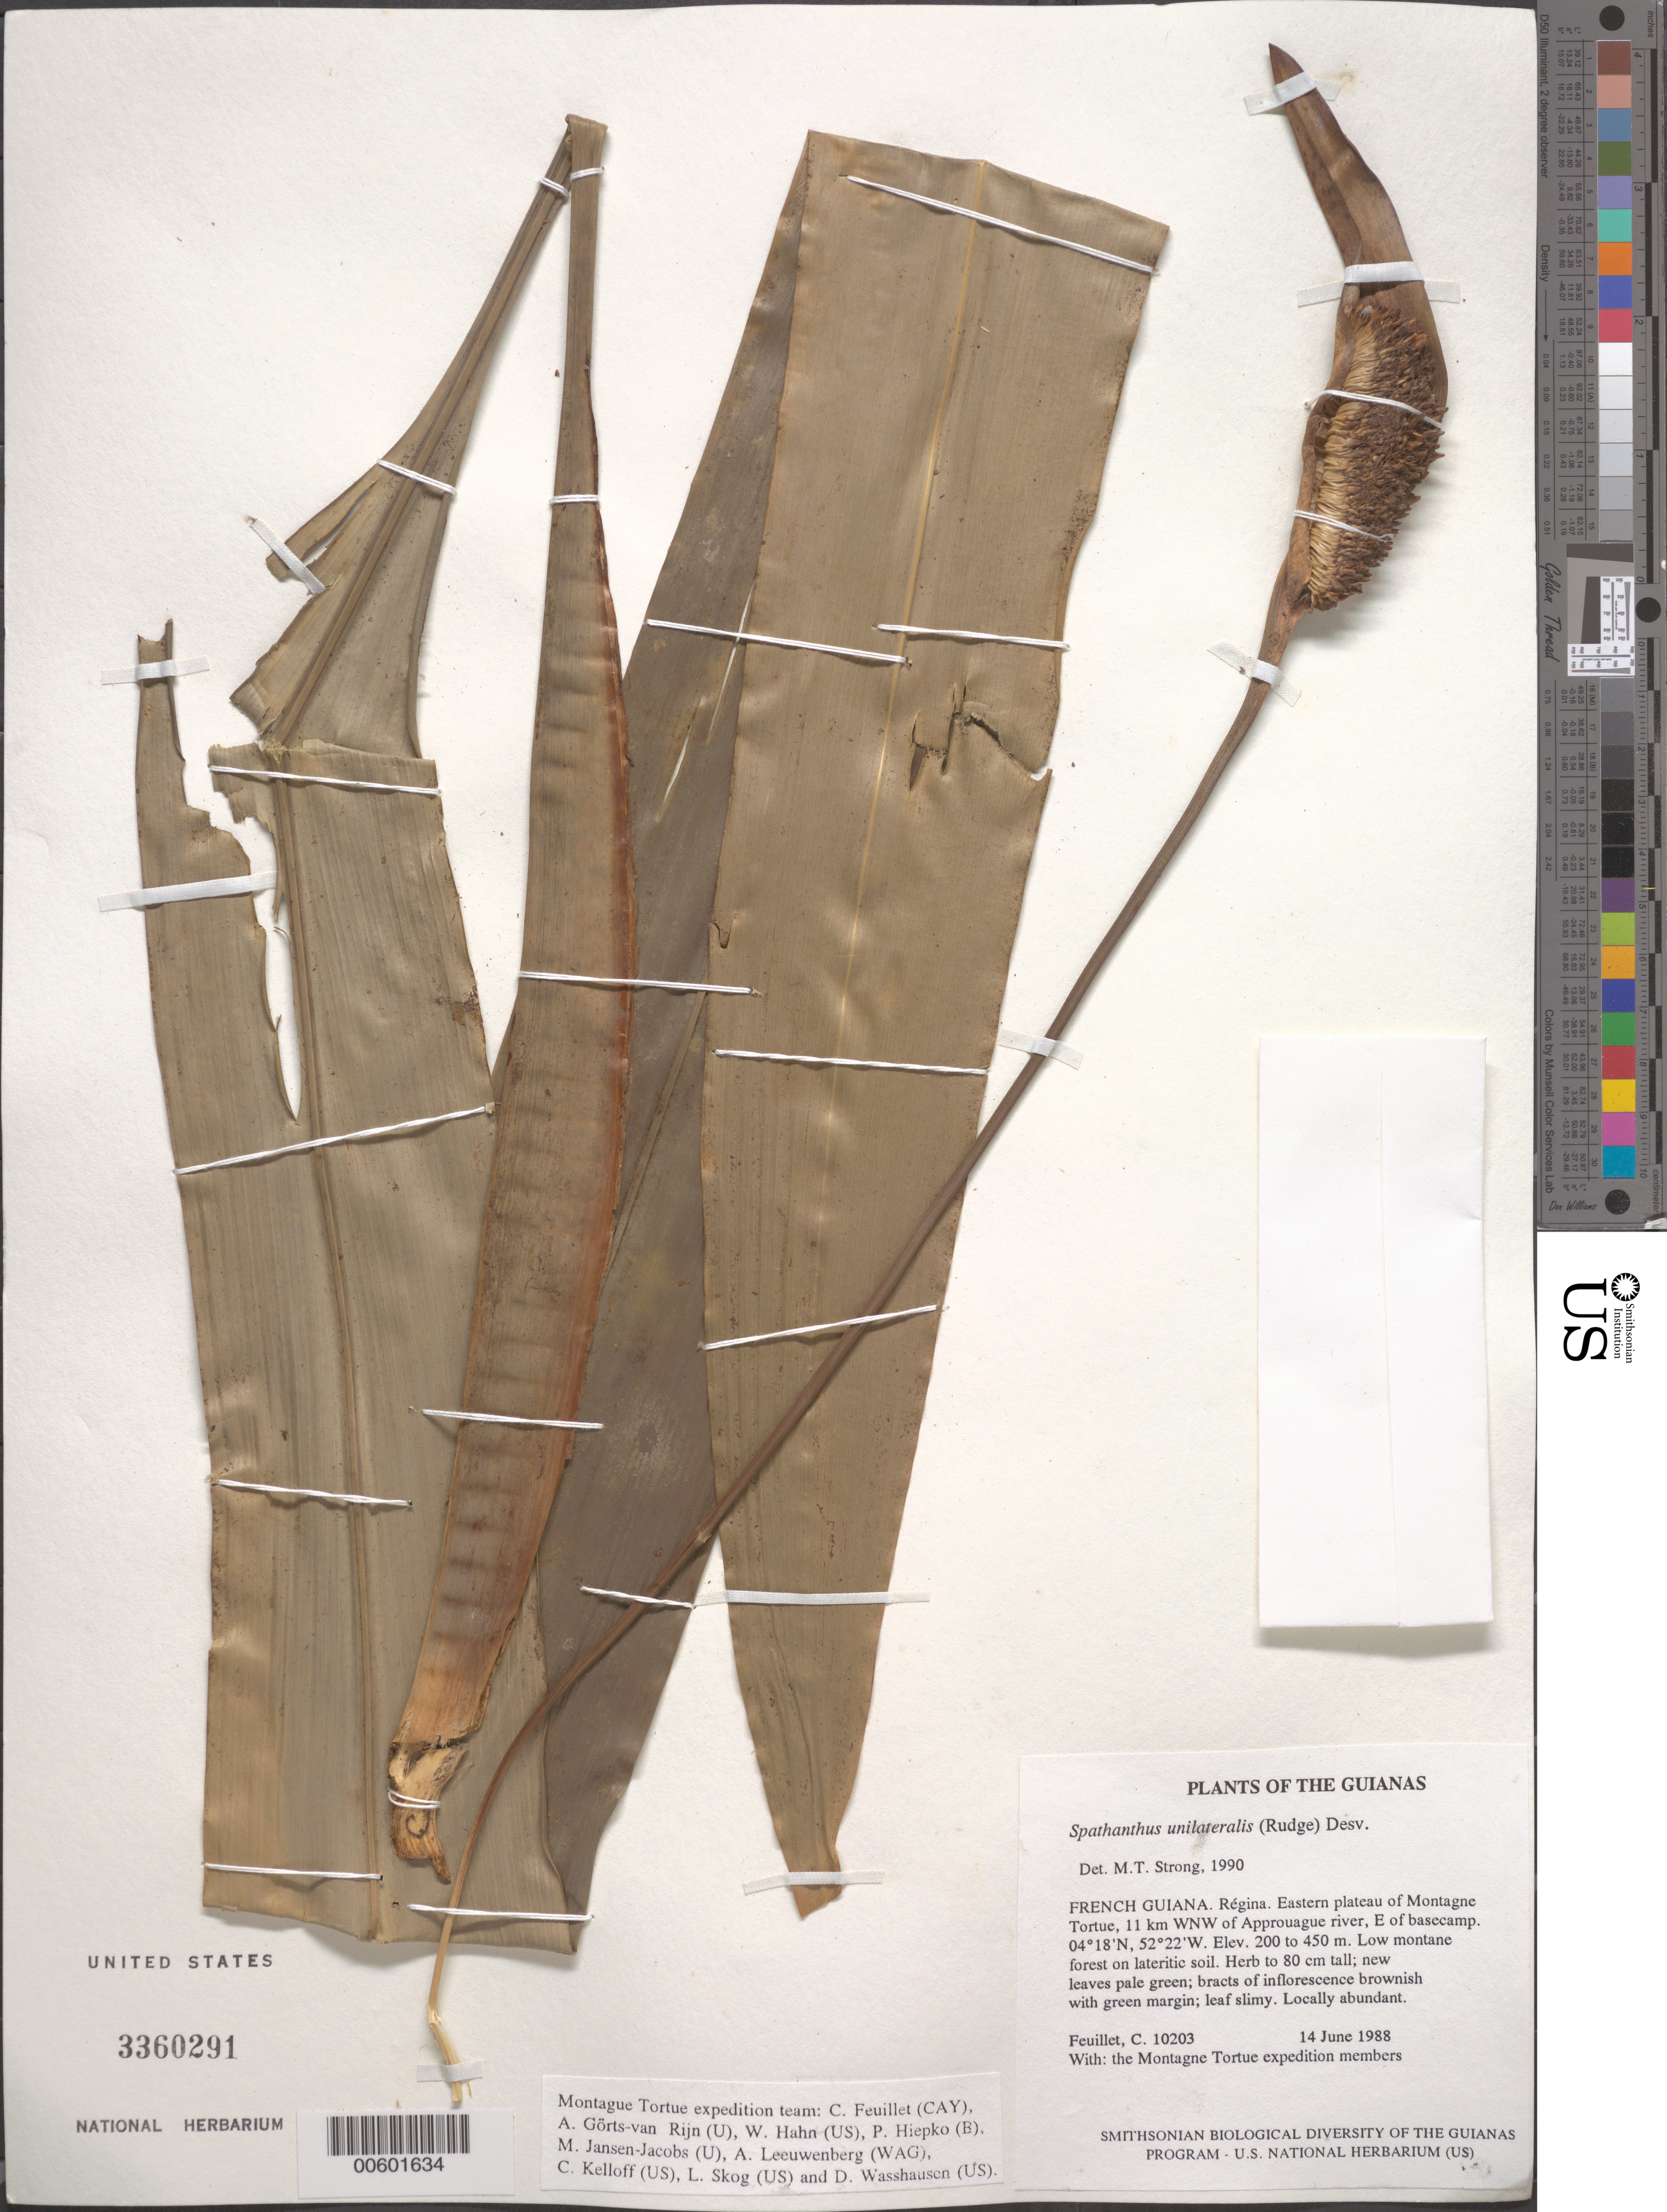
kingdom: Plantae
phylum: Tracheophyta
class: Liliopsida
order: Poales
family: Rapateaceae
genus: Spathanthus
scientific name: Spathanthus unilateralis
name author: (Rudge) Desv.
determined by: Strong, M. T., (US), Smithsonian Institution - National Museum of Natural History (UNITED STATES)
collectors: C. Feuillet & Montagne Torte Exped. members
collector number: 10203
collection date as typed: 14 June 1988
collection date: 1988-06-14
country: French Guiana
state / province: Cayenne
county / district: Regina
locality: Eastern plateau of Montagne Tortue, 11 km WNW of Approuague river, E of basecamp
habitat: Low montane forest on lateritic soil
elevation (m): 200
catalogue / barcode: US 3360291